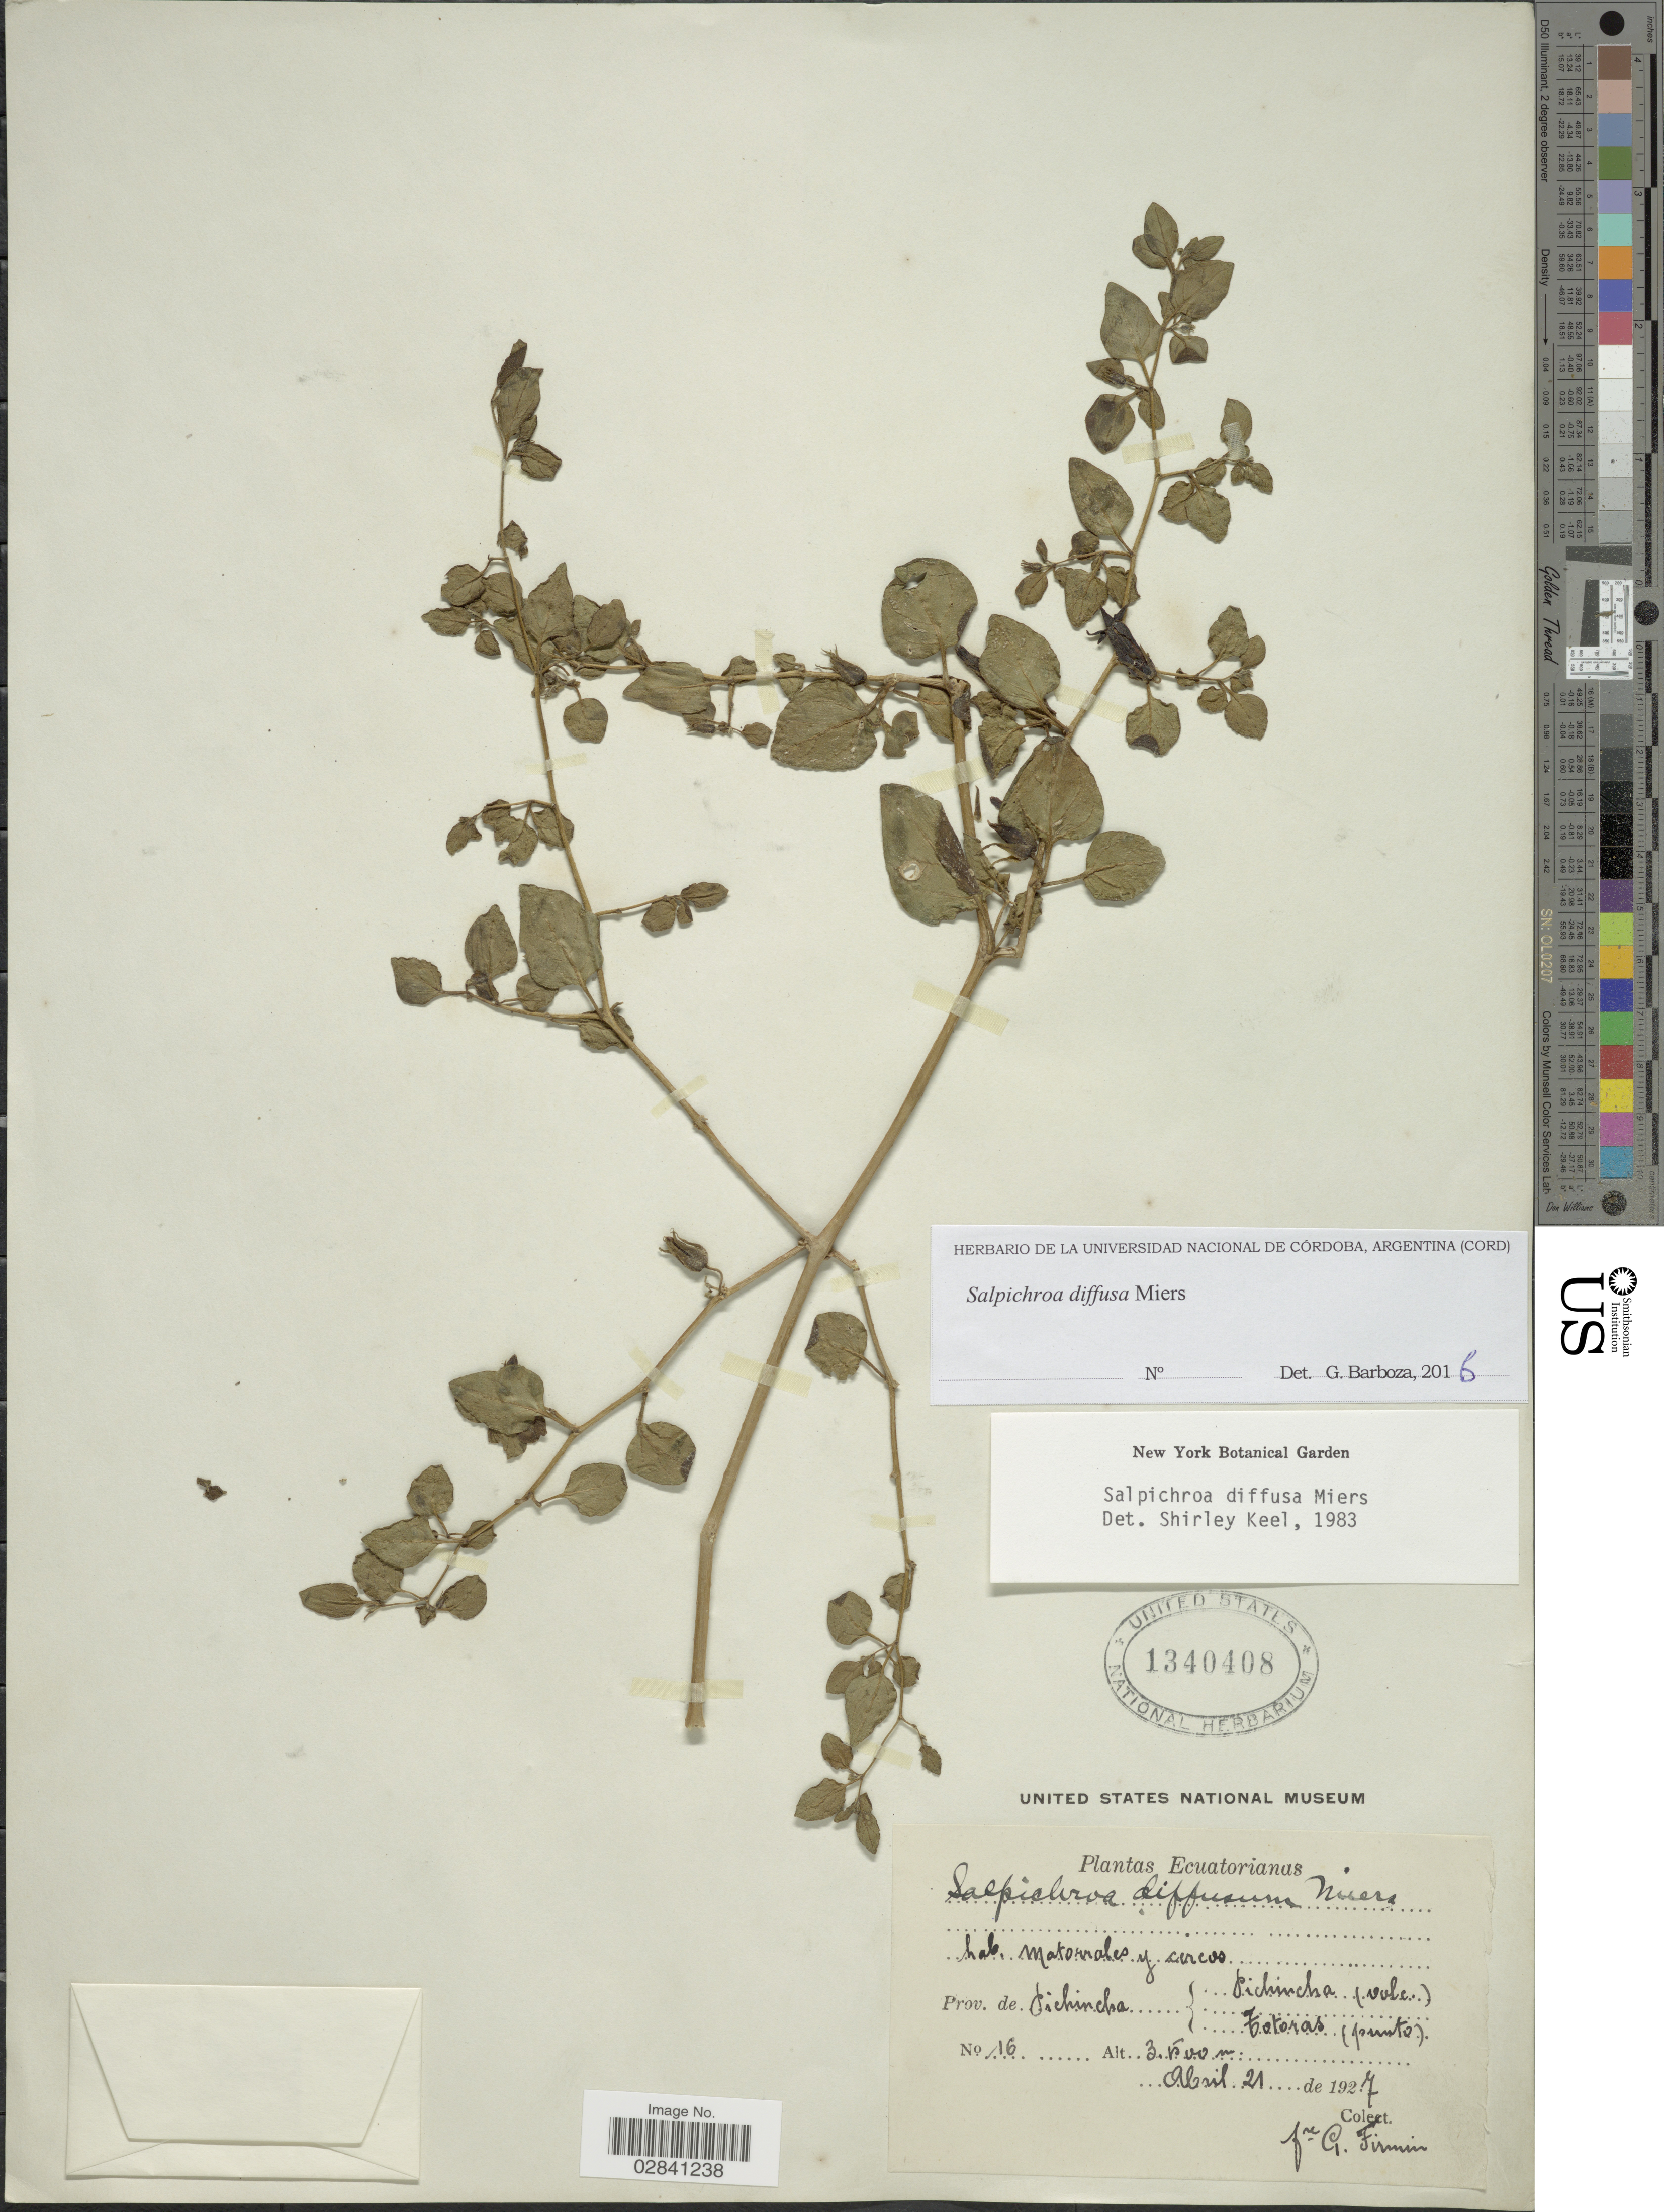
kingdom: Plantae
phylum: Tracheophyta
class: Magnoliopsida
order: Solanales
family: Solanaceae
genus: Salpichroa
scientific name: Salpichroa diffusa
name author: Miers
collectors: F. Firmin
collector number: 16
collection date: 1927-04-21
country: Ecuador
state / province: Pichincha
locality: Pichincha (volc.). Zotoras (punto).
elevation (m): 3500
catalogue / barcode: US 1340408